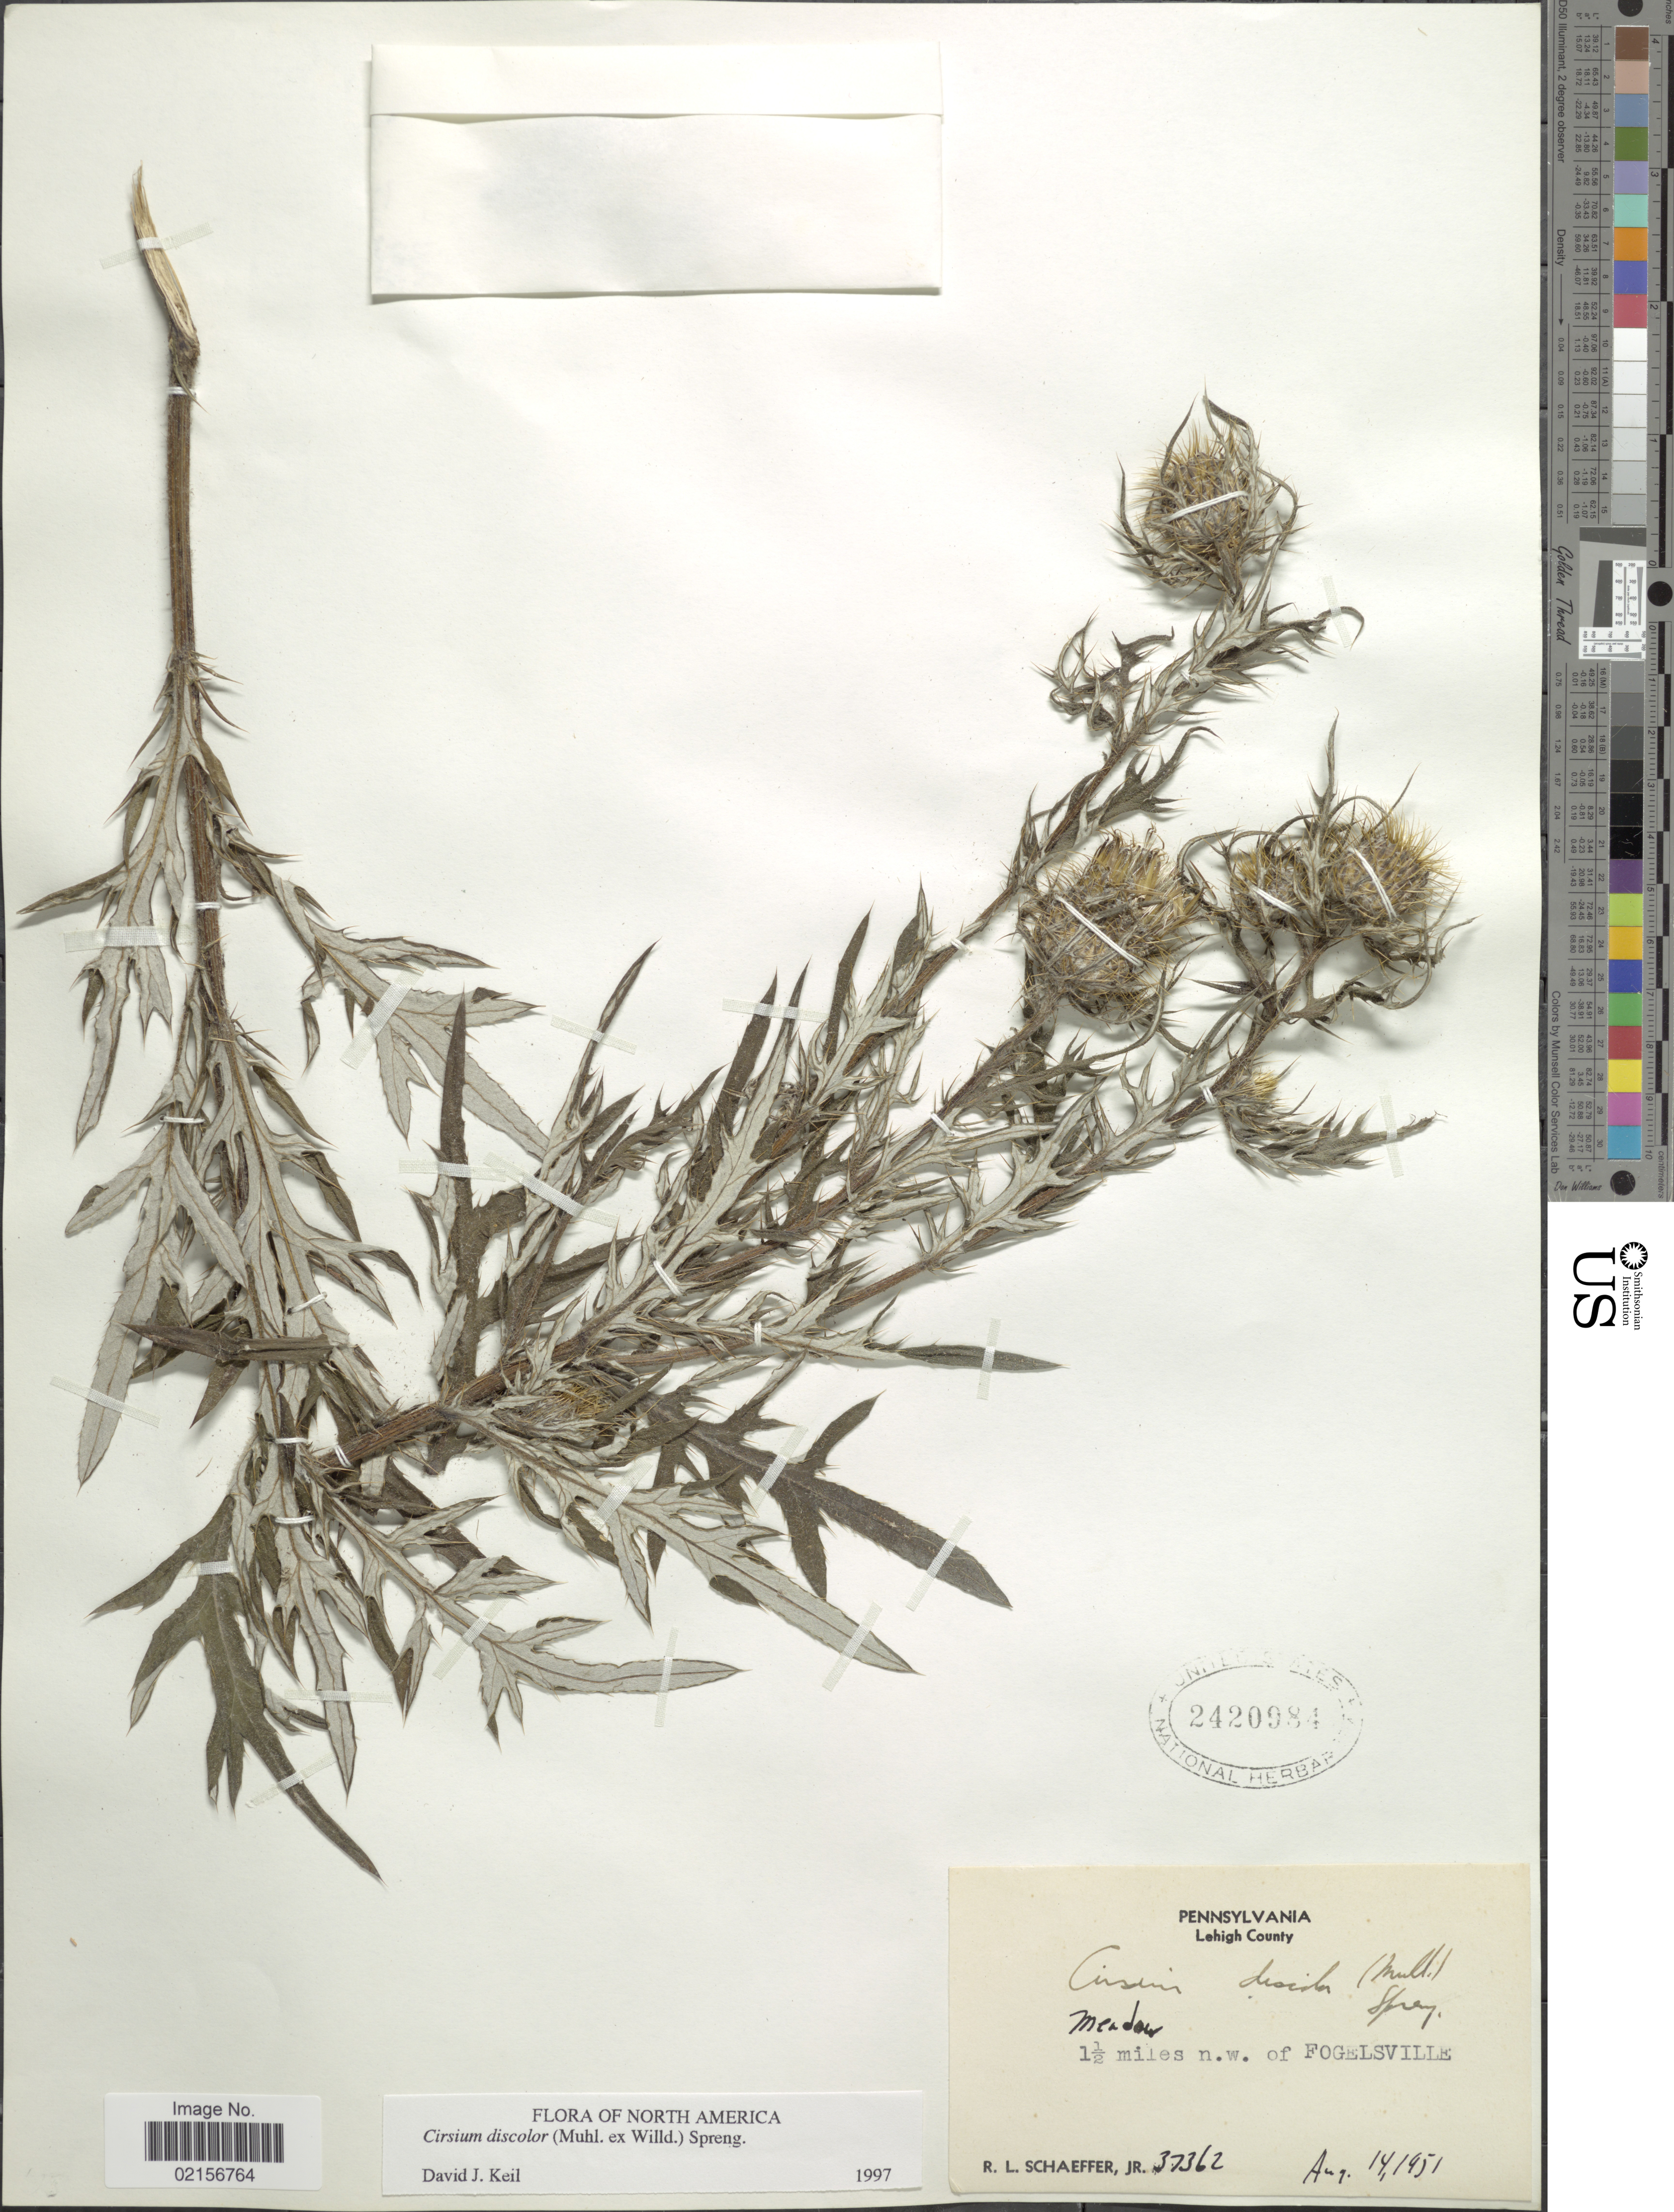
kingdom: Plantae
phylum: Tracheophyta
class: Magnoliopsida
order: Asterales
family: Asteraceae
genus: Cirsium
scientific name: Cirsium discolor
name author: (Muhl. ex Willd.) Spreng.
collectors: R. L. Schaeffer Jr.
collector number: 37362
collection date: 1951-08-14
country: United States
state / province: Pennsylvania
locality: Lehigh County, meadow, 1½ miles n.w. of Fogelsville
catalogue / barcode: US 2420984